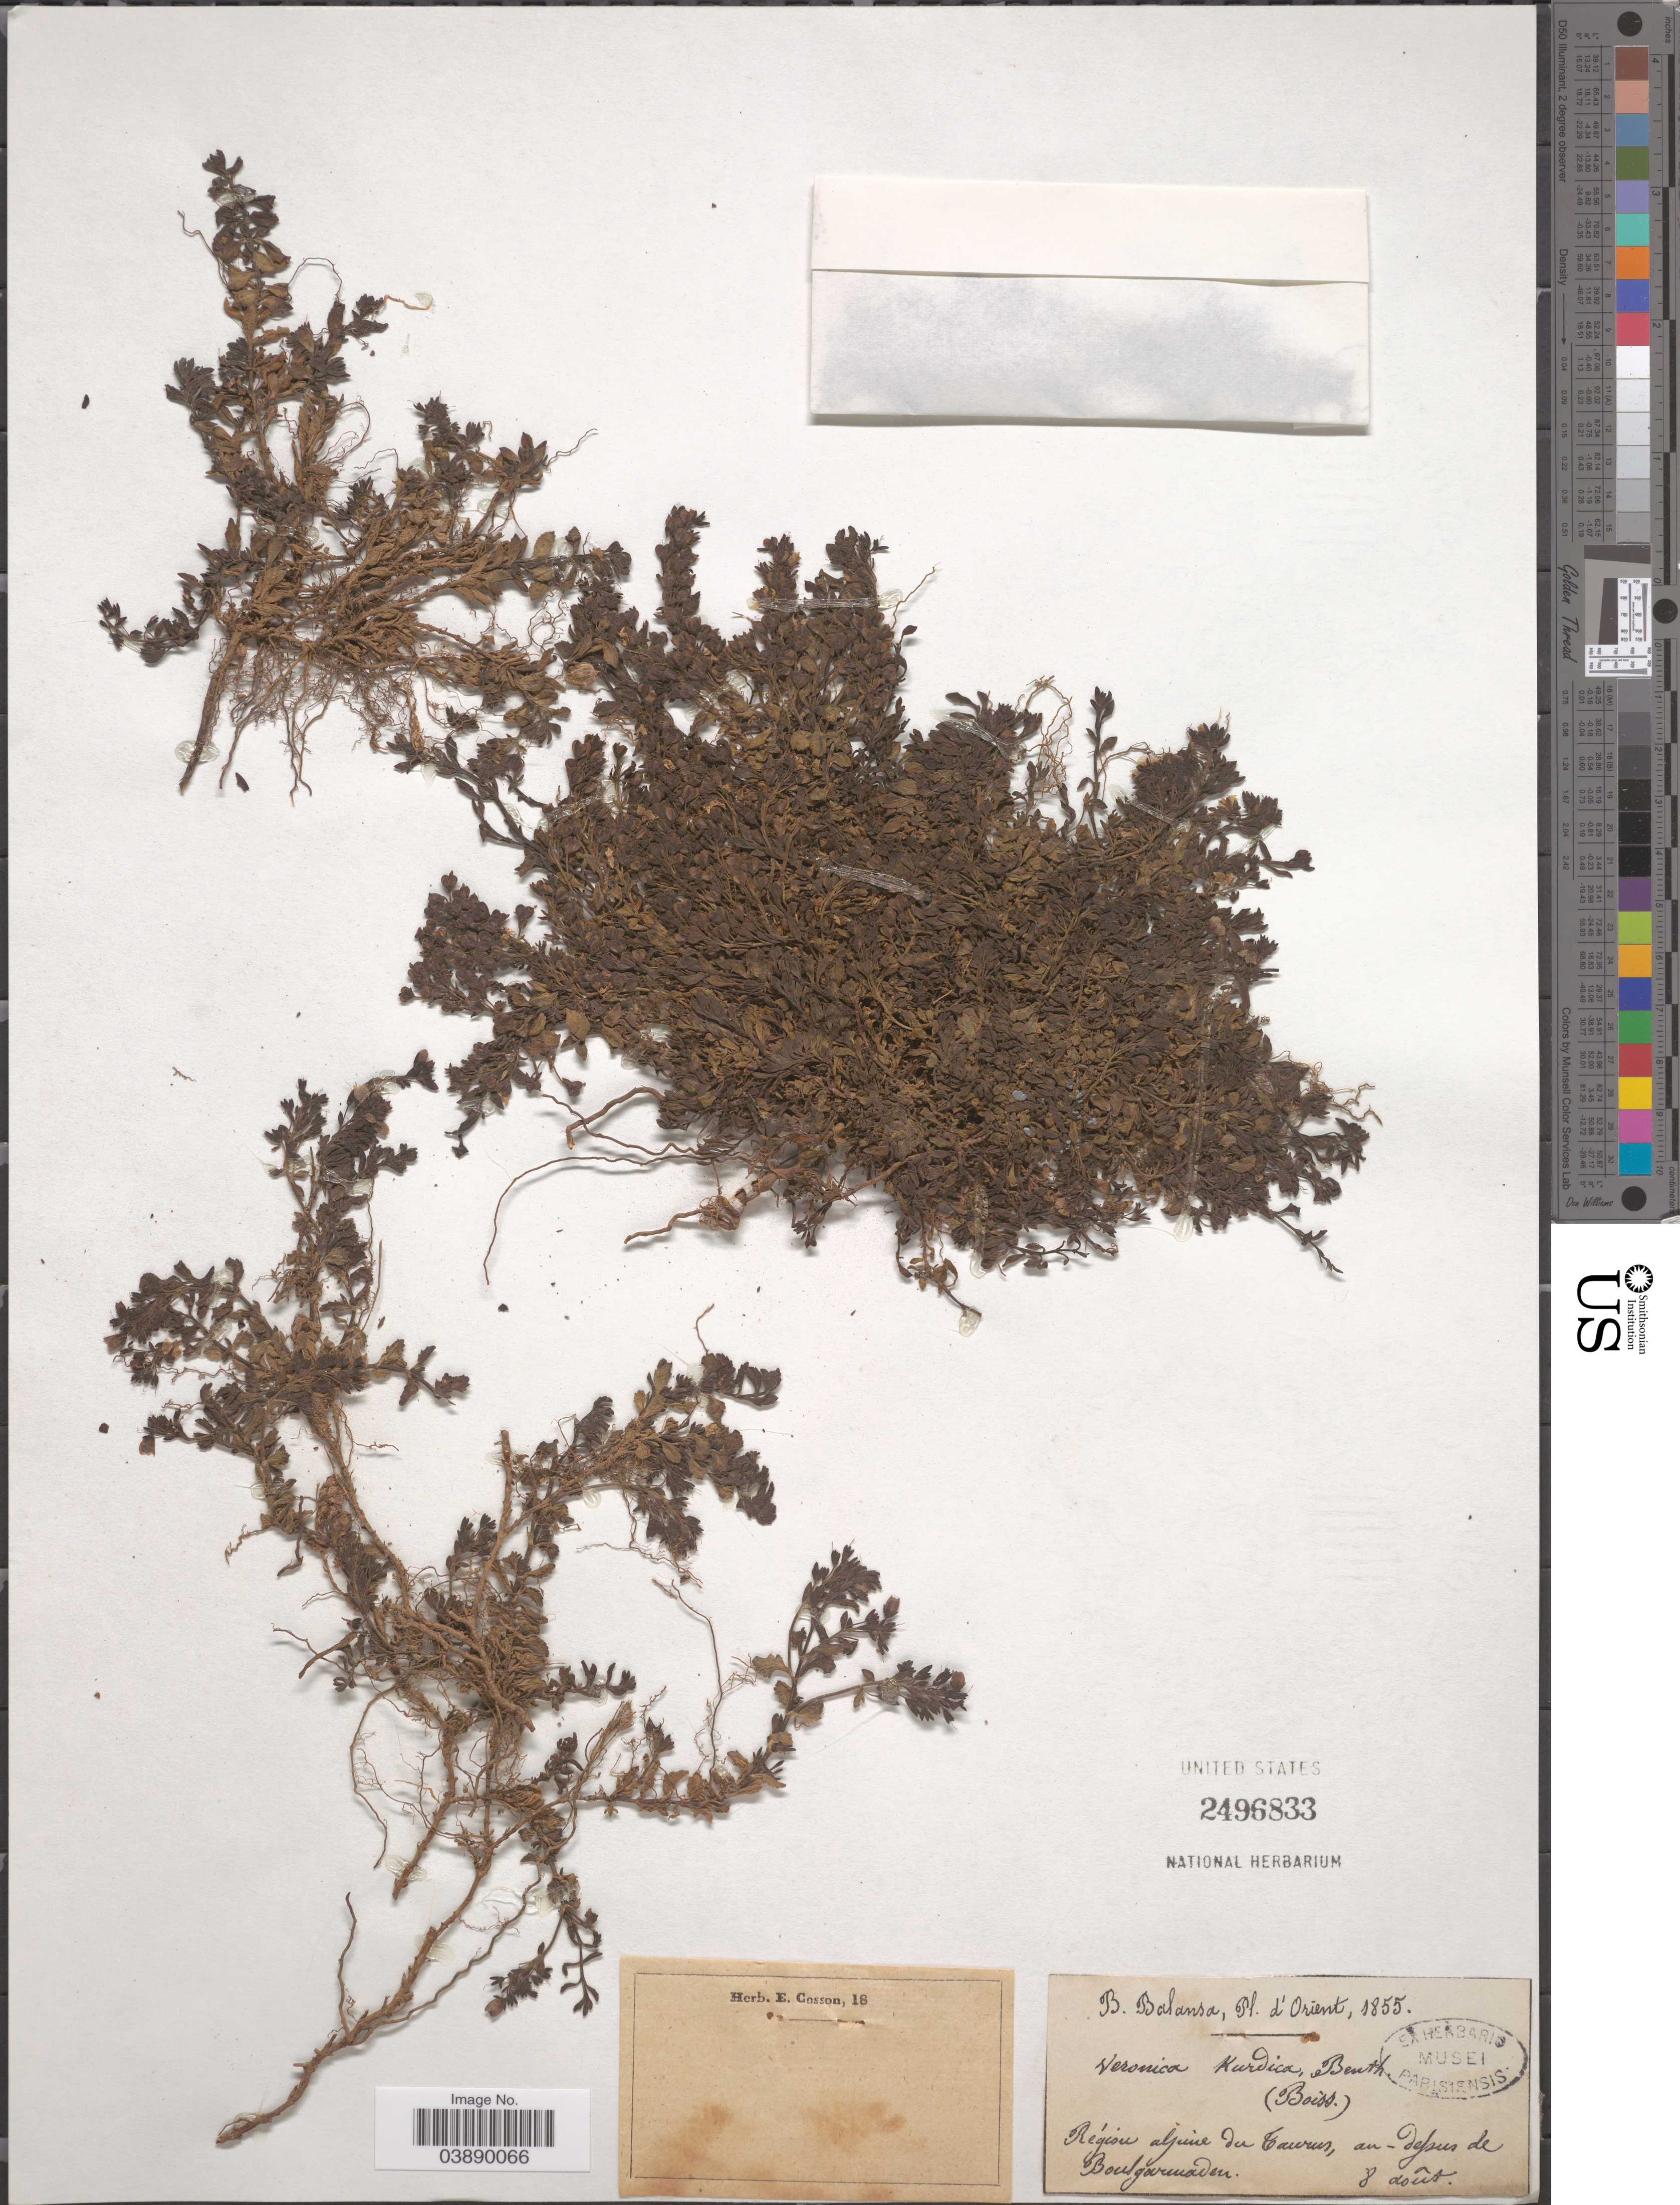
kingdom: Plantae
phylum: Tracheophyta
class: Magnoliopsida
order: Lamiales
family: Plantaginaceae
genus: Veronica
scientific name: Veronica kurdica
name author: Benth.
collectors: B. Balansa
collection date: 1855-08-08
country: Turkey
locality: Orient. Région alpine du Cauvres, au dessus de Boulgarmaden.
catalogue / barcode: US 2496833